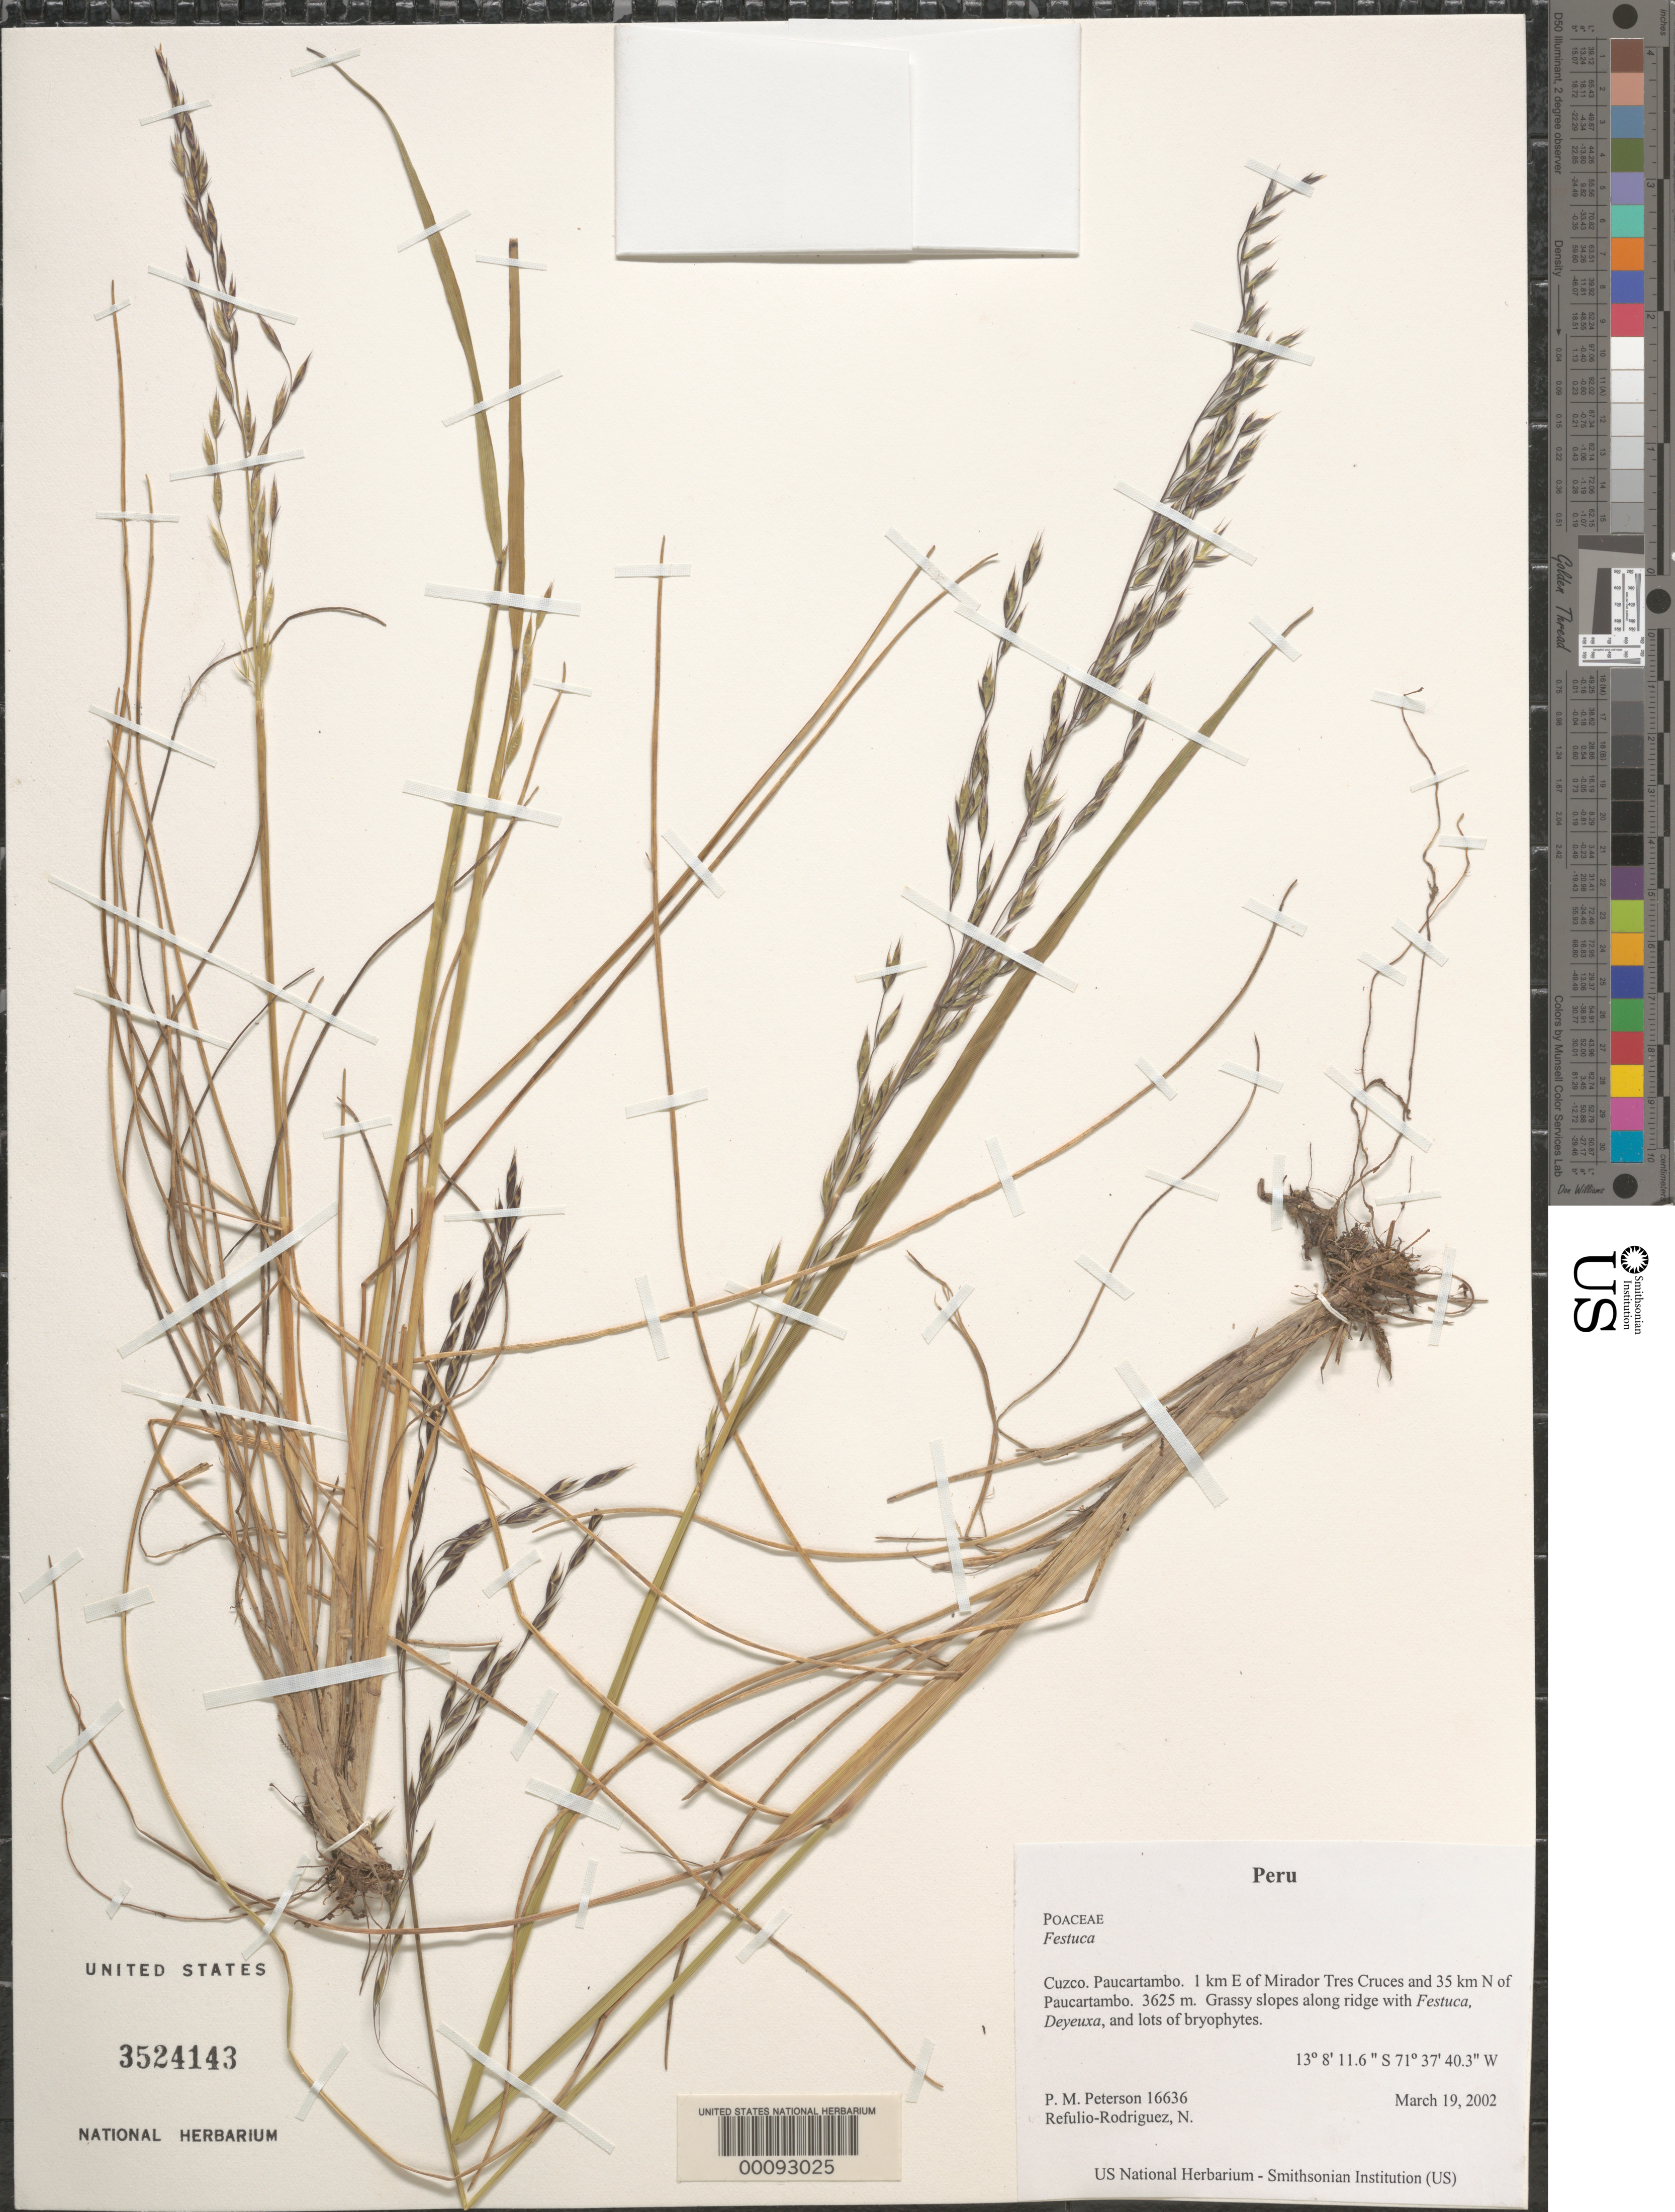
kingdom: Plantae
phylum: Tracheophyta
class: Liliopsida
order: Poales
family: Poaceae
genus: Festuca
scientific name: Festuca sp.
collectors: P. M. Peterson & N. Refulio-Rodríguez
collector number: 16636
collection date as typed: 19 Mar 2002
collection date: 2002-03-19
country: Peru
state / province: Cusco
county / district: Paucartambo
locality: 1 km E of Mirador Tres Cruces and 35 km N of Paucartambo.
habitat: Grassy slopes along ridge with ~Festuca, Deyeuxa~, and lots of bryophytes.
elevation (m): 3625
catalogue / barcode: US 3524143